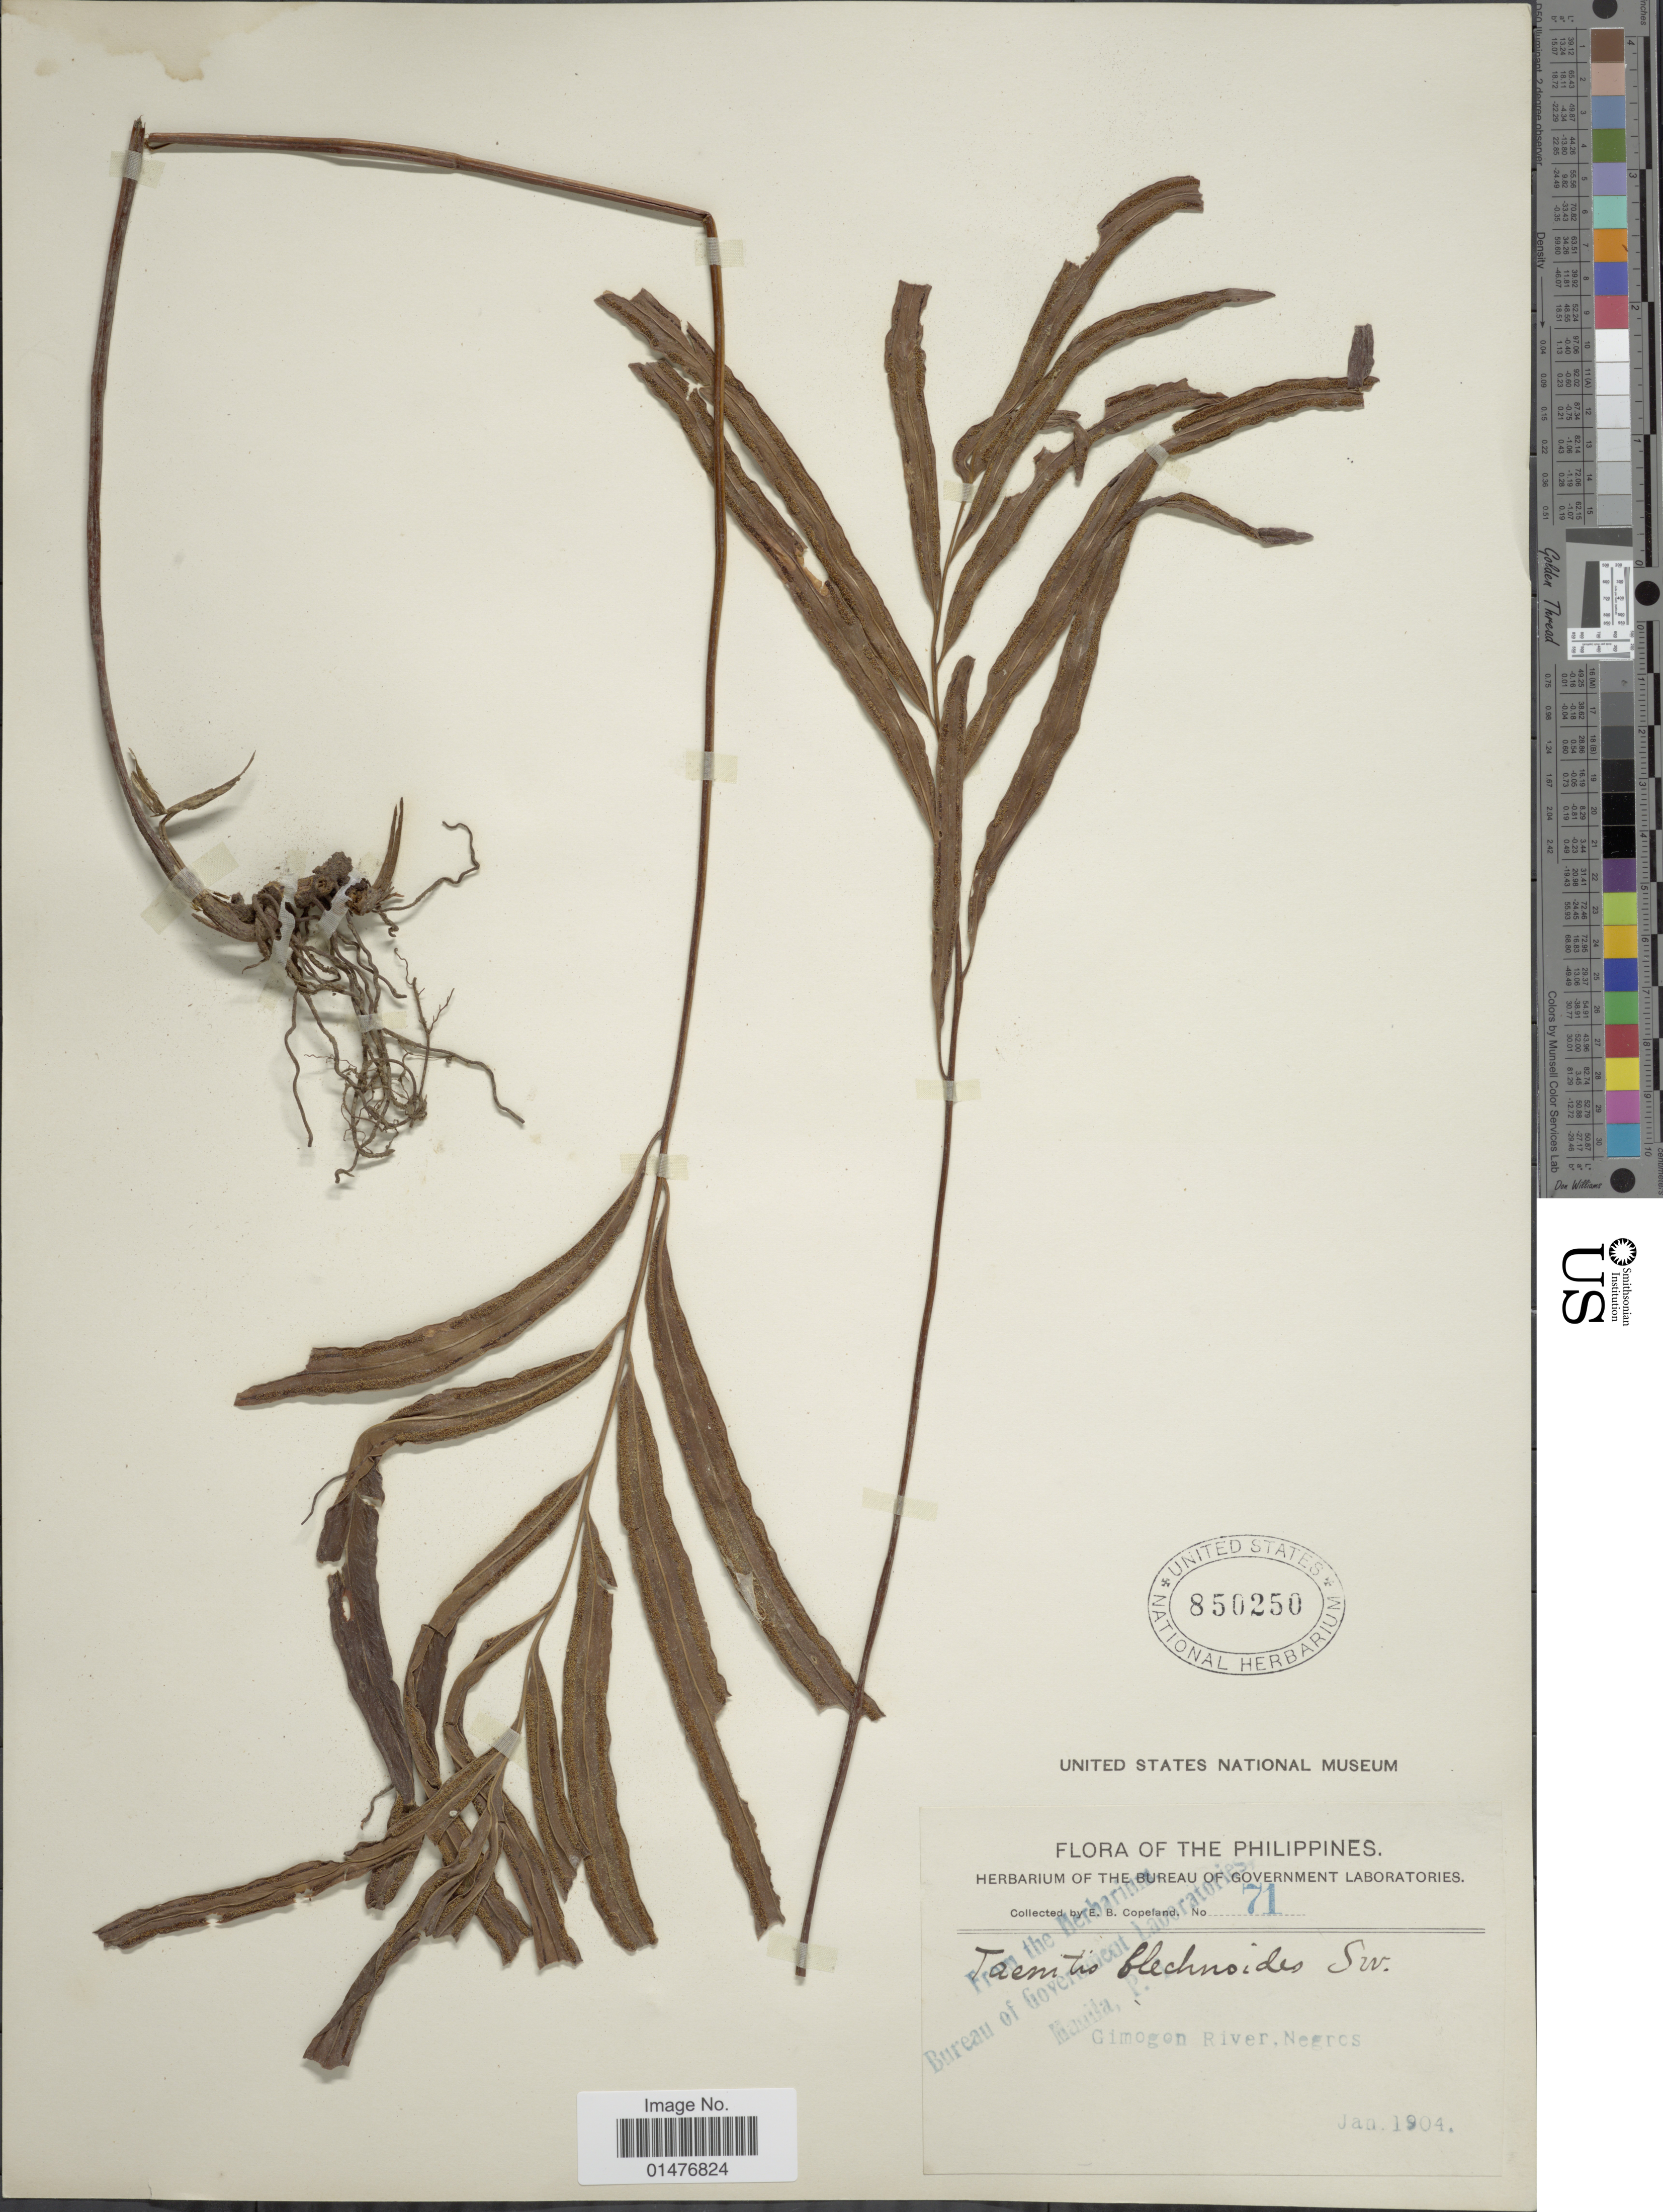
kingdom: Plantae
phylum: Tracheophyta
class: Polypodiopsida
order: Polypodiales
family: Pteridaceae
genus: Taenitis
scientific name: Taenitis blechnoides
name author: (Willd.) Sw.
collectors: E. B. Copeland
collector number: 71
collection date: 1904-01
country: Philippines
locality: Gimogon River, Negros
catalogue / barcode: US 850250